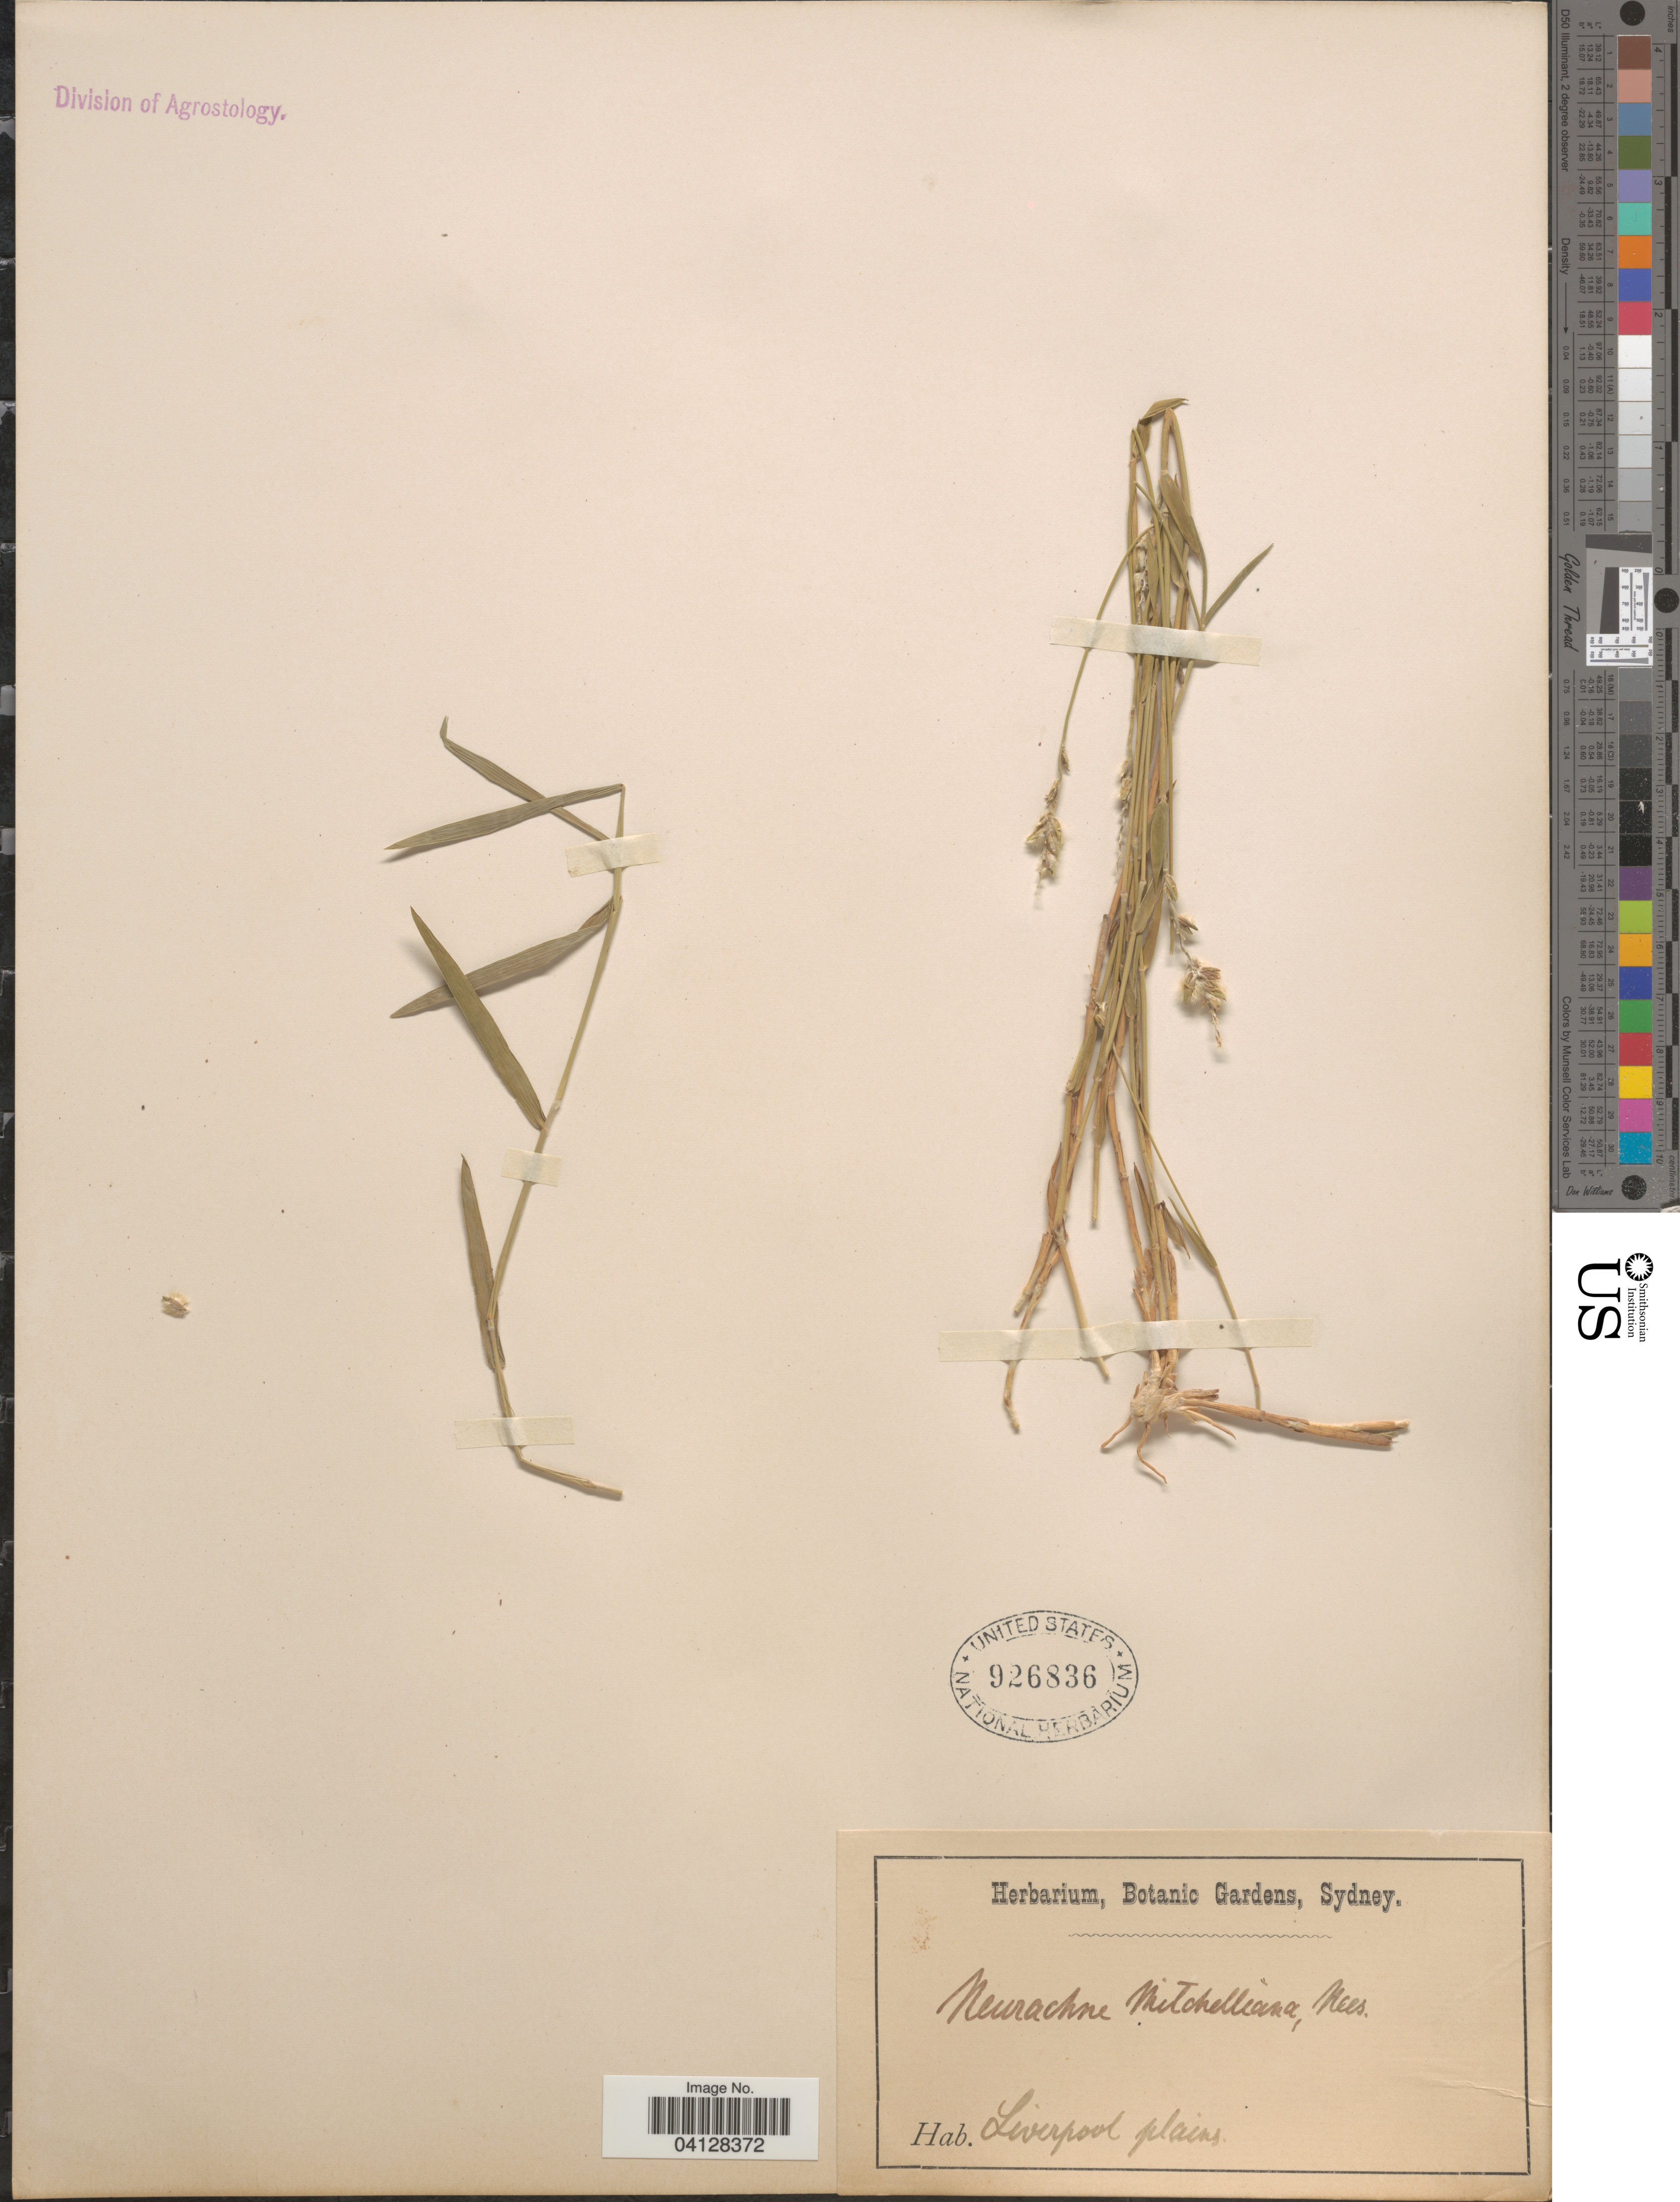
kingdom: Plantae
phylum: Tracheophyta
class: Liliopsida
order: Poales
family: Poaceae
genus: Neurachne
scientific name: Neurachne mitchelliana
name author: Nees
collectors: Herbarium, Botanic Gardens, Sydney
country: Australia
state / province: New South Wales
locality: Liverpool plains.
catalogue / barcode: US 926836